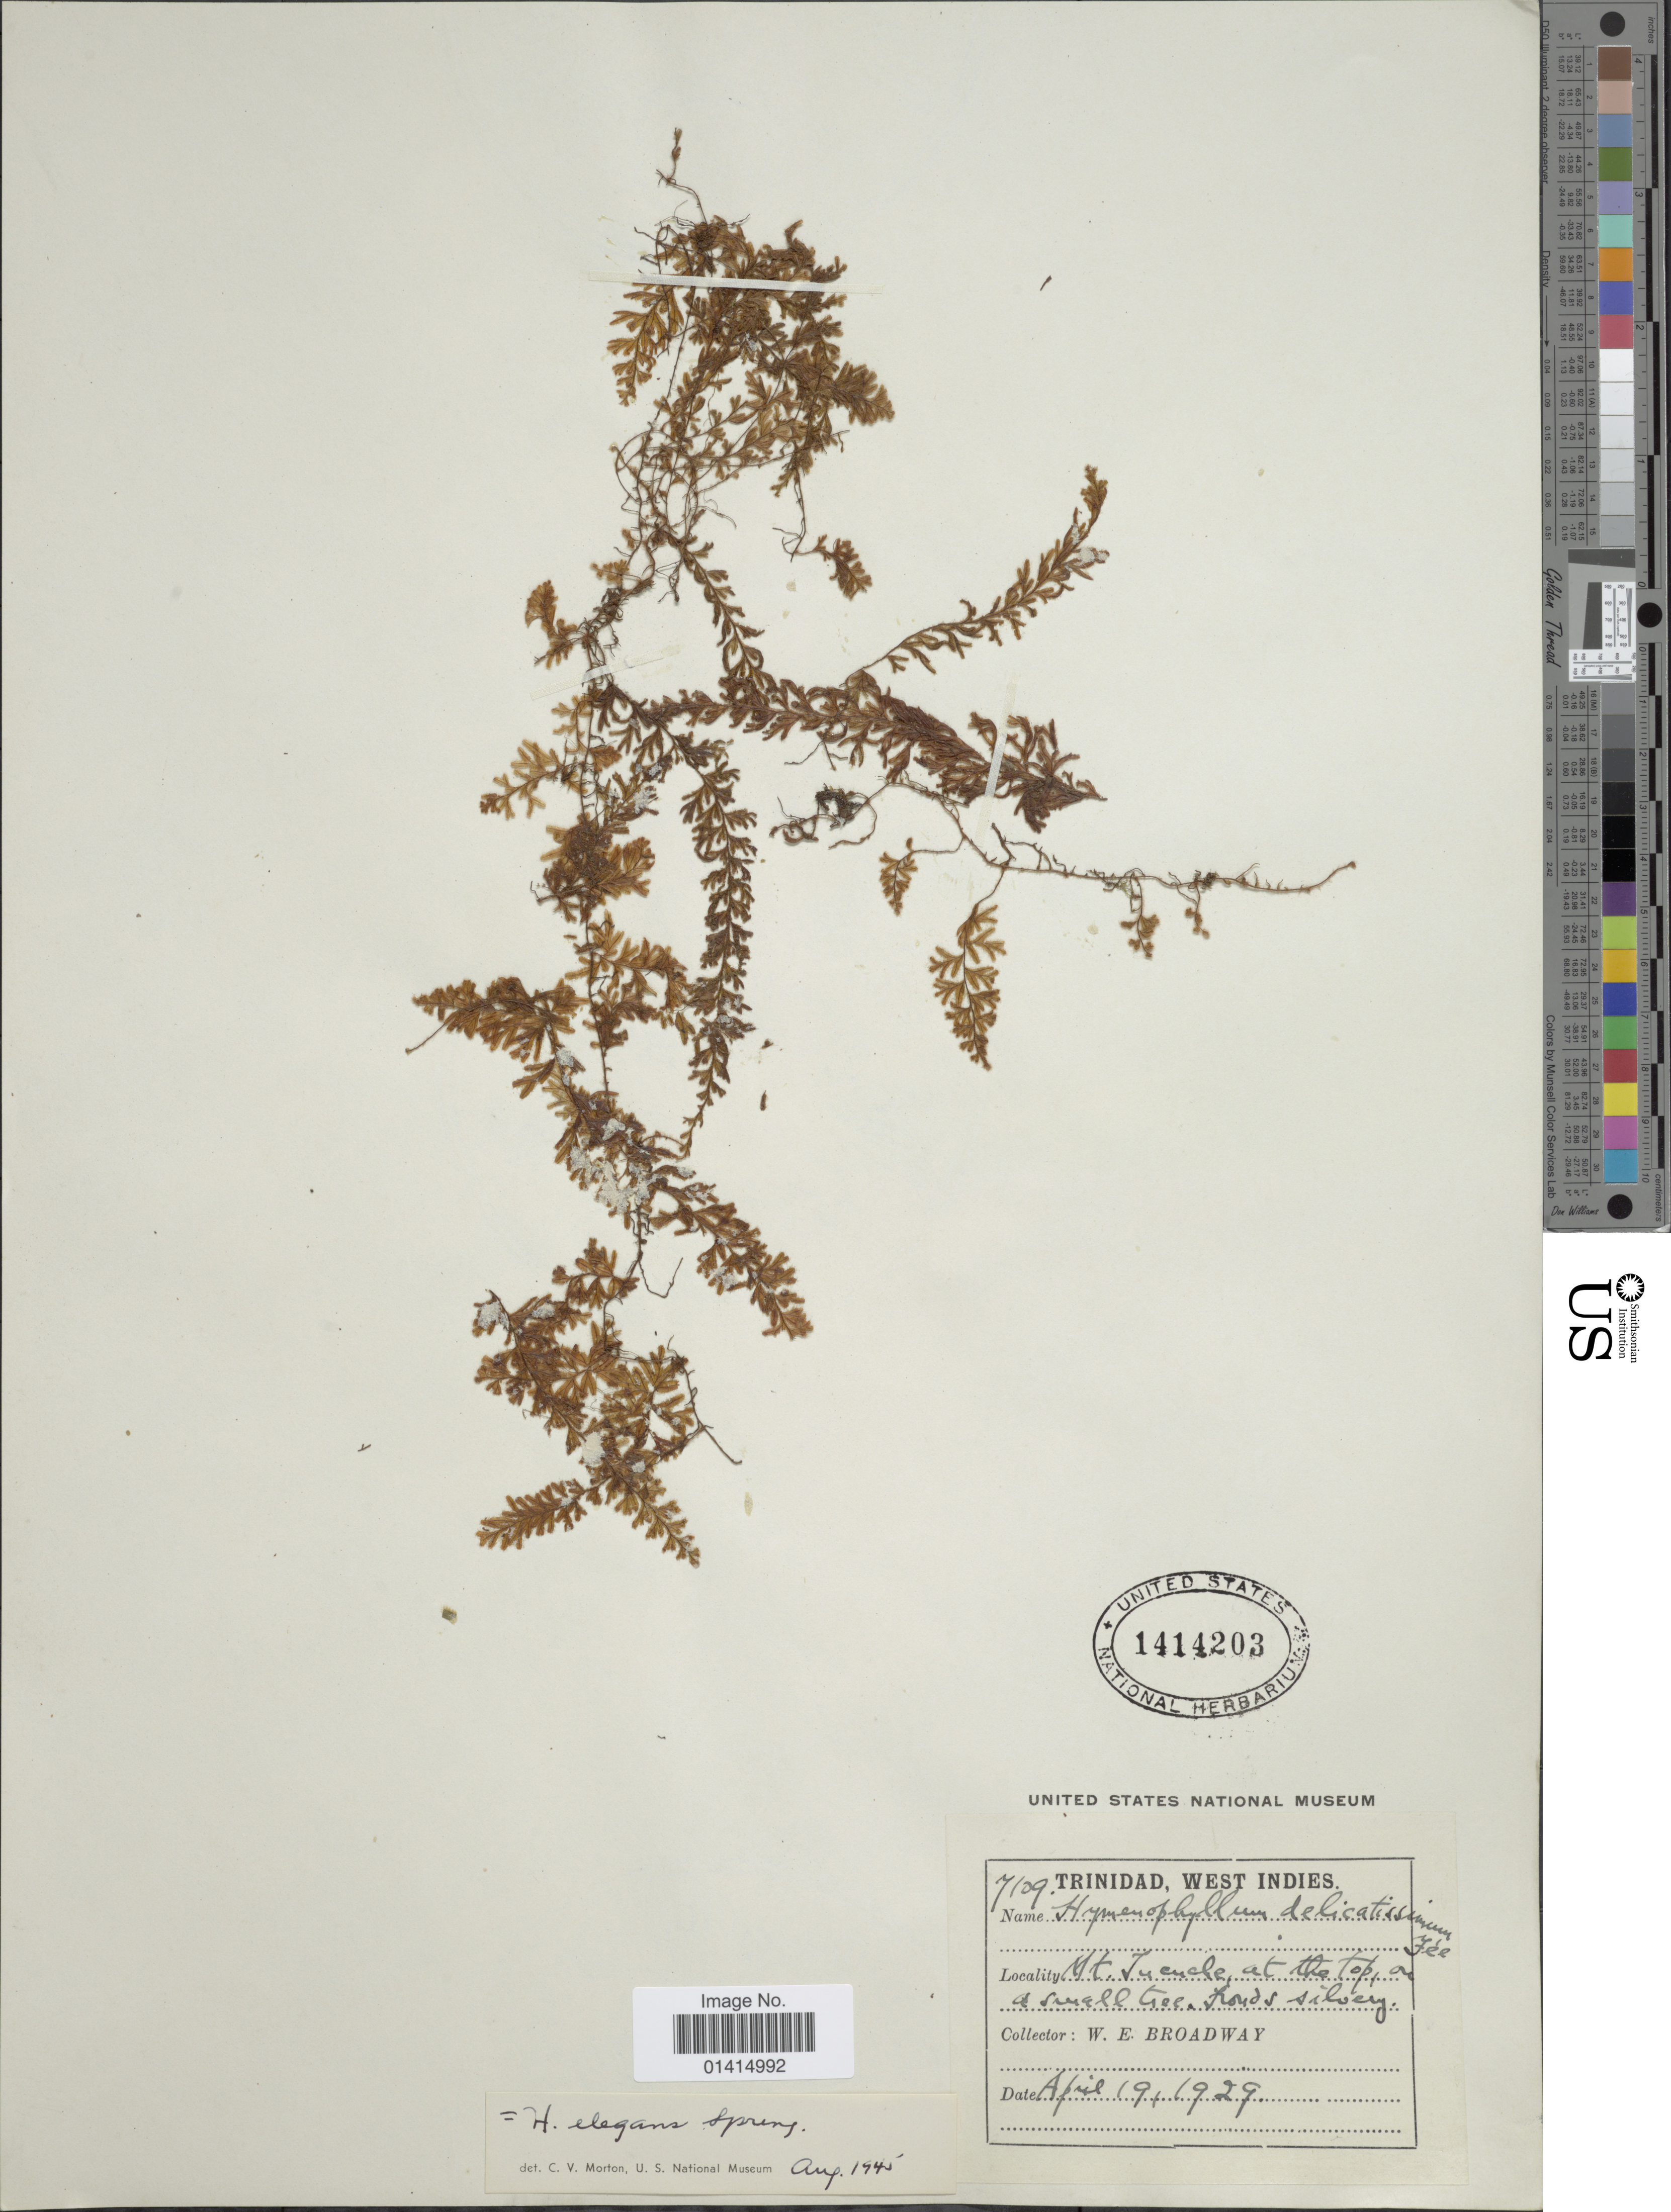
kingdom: Plantae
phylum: Tracheophyta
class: Polypodiopsida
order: Hymenophyllales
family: Hymenophyllaceae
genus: Hymenophyllum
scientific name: Hymenophyllum elegans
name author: Spreng.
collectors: W. E. Broadway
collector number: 7109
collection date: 1929-04-19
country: Trinidad and Tobago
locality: West Indies, Mt. Juende, at the top on a small tree, fonds silvery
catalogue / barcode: US 1414203